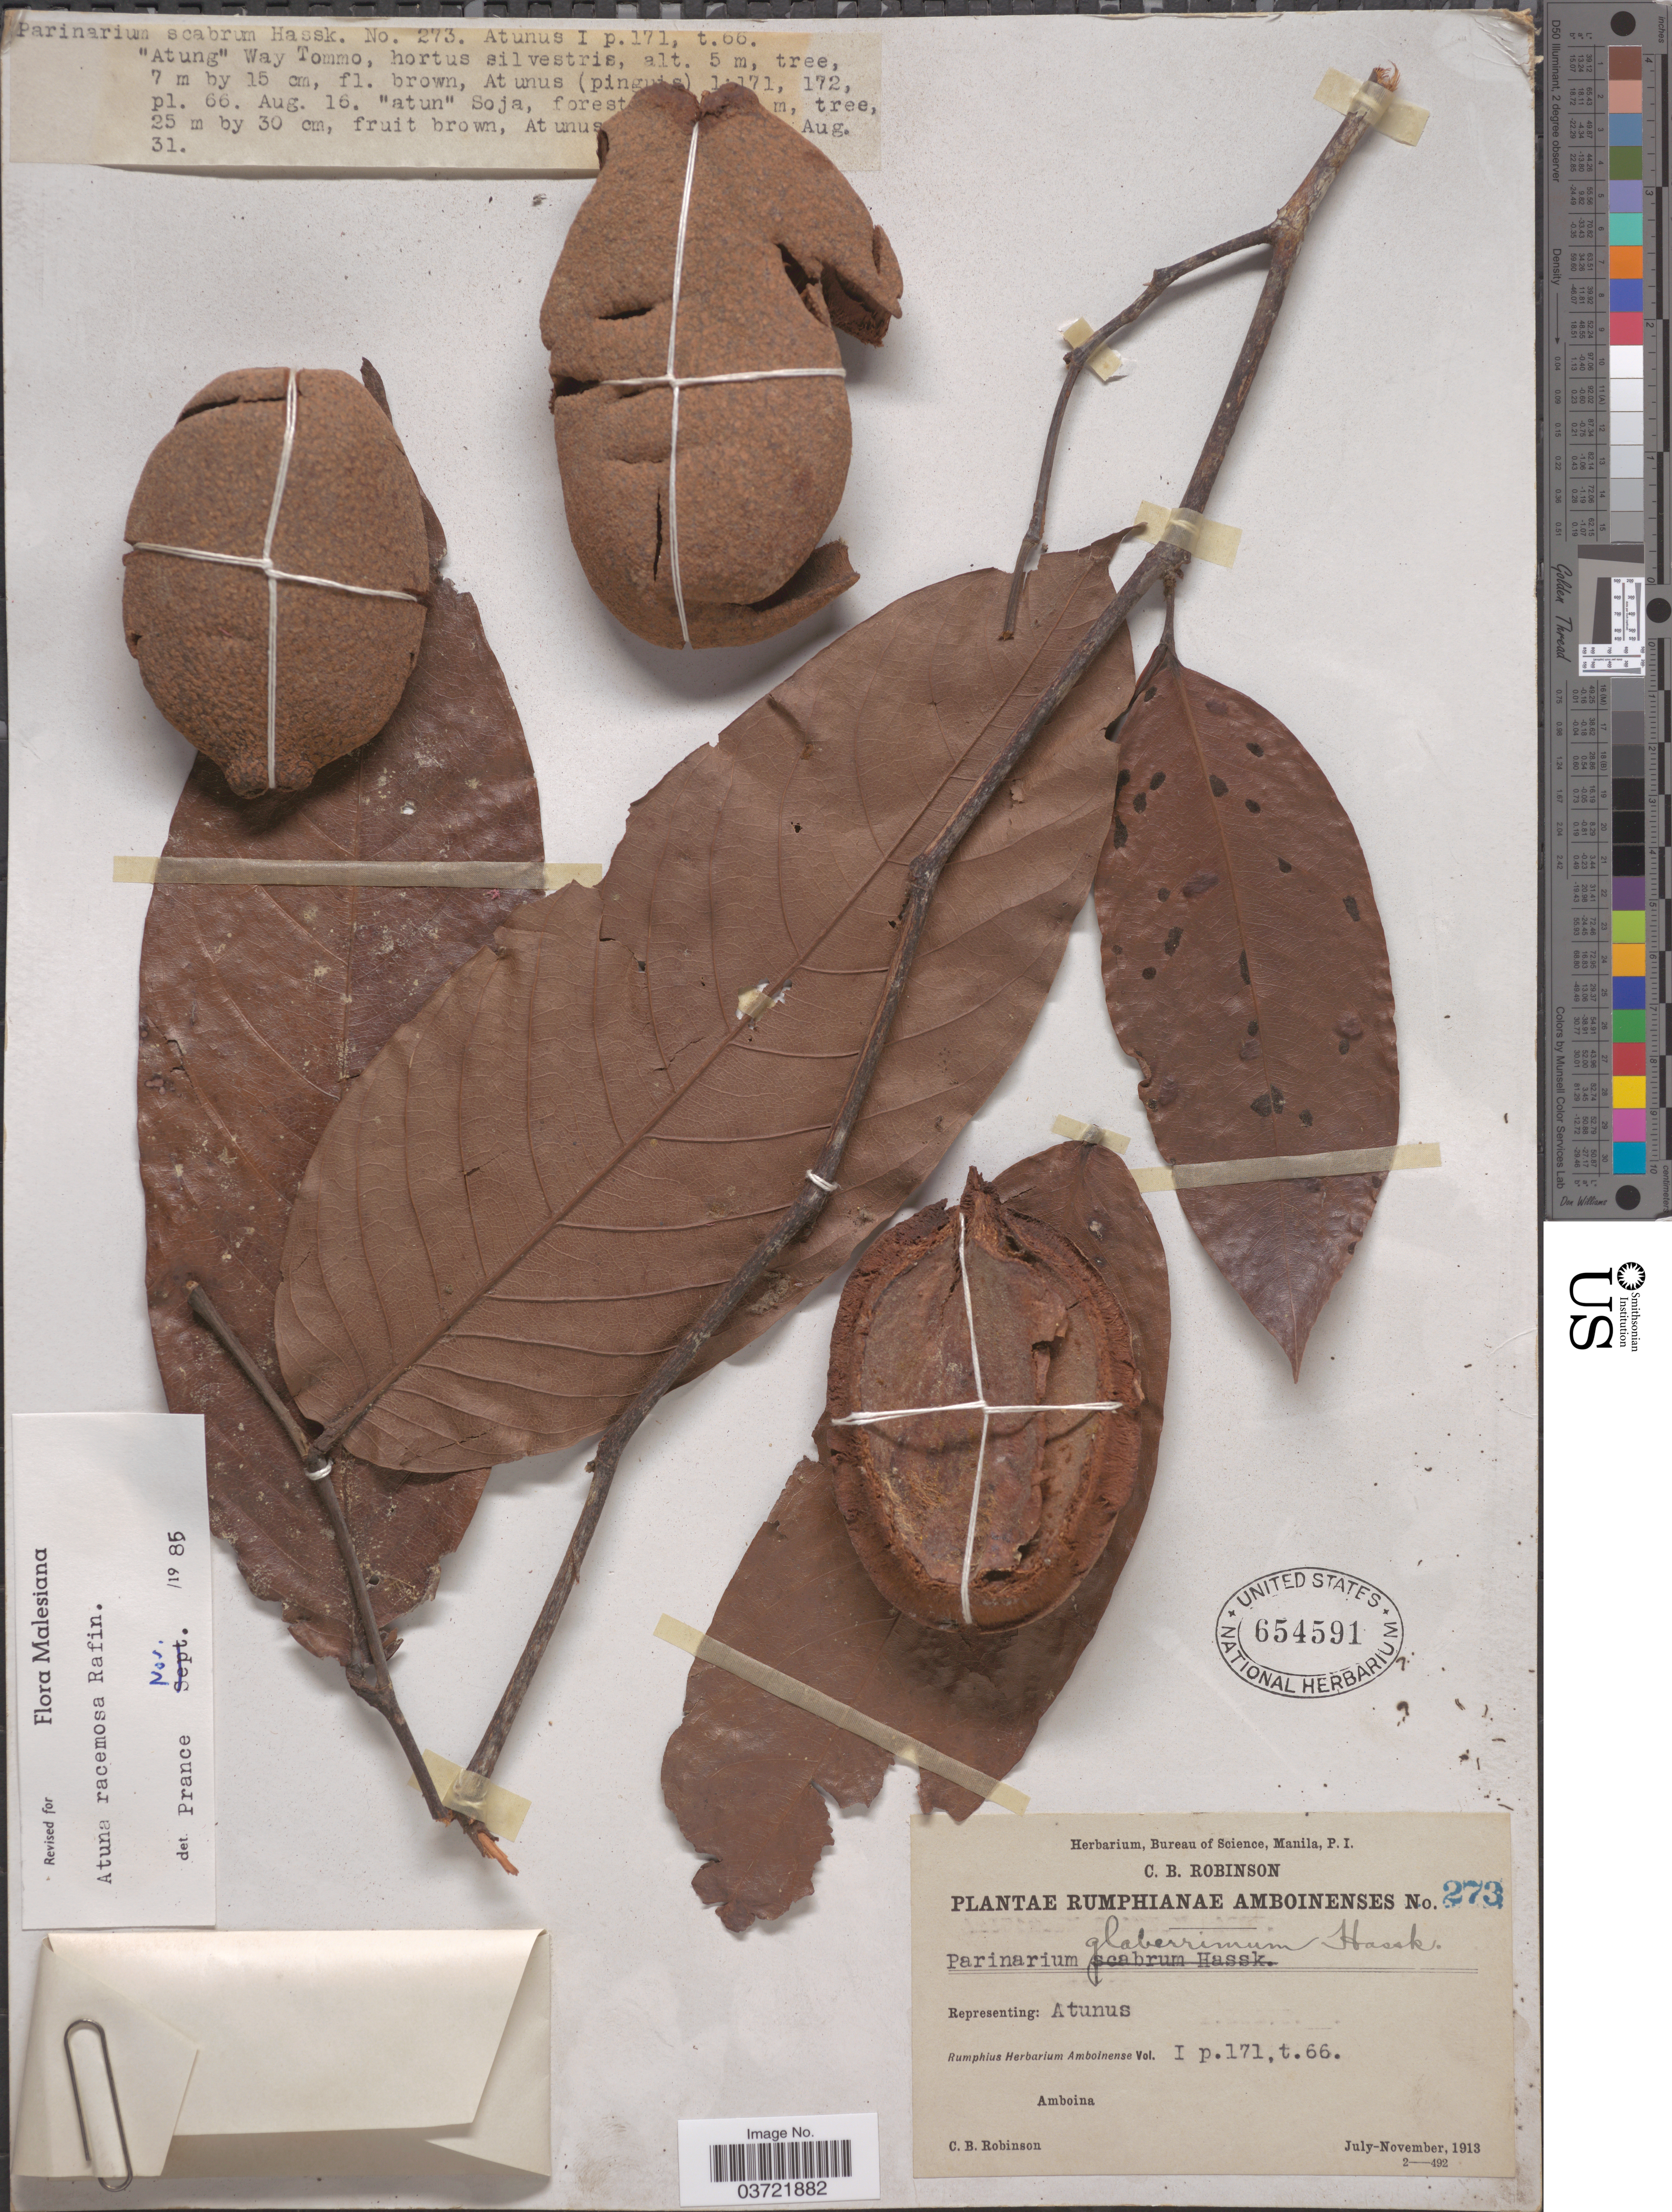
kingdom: Plantae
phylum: Tracheophyta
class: Magnoliopsida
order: Malpighiales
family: Chrysobalanaceae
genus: Atuna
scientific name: Atuna racemosa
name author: Raf.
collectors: C. Robinson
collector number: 273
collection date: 1913-08-31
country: Indonesia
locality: Amboina. "Atung" Way Tommo.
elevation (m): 5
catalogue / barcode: US 654591